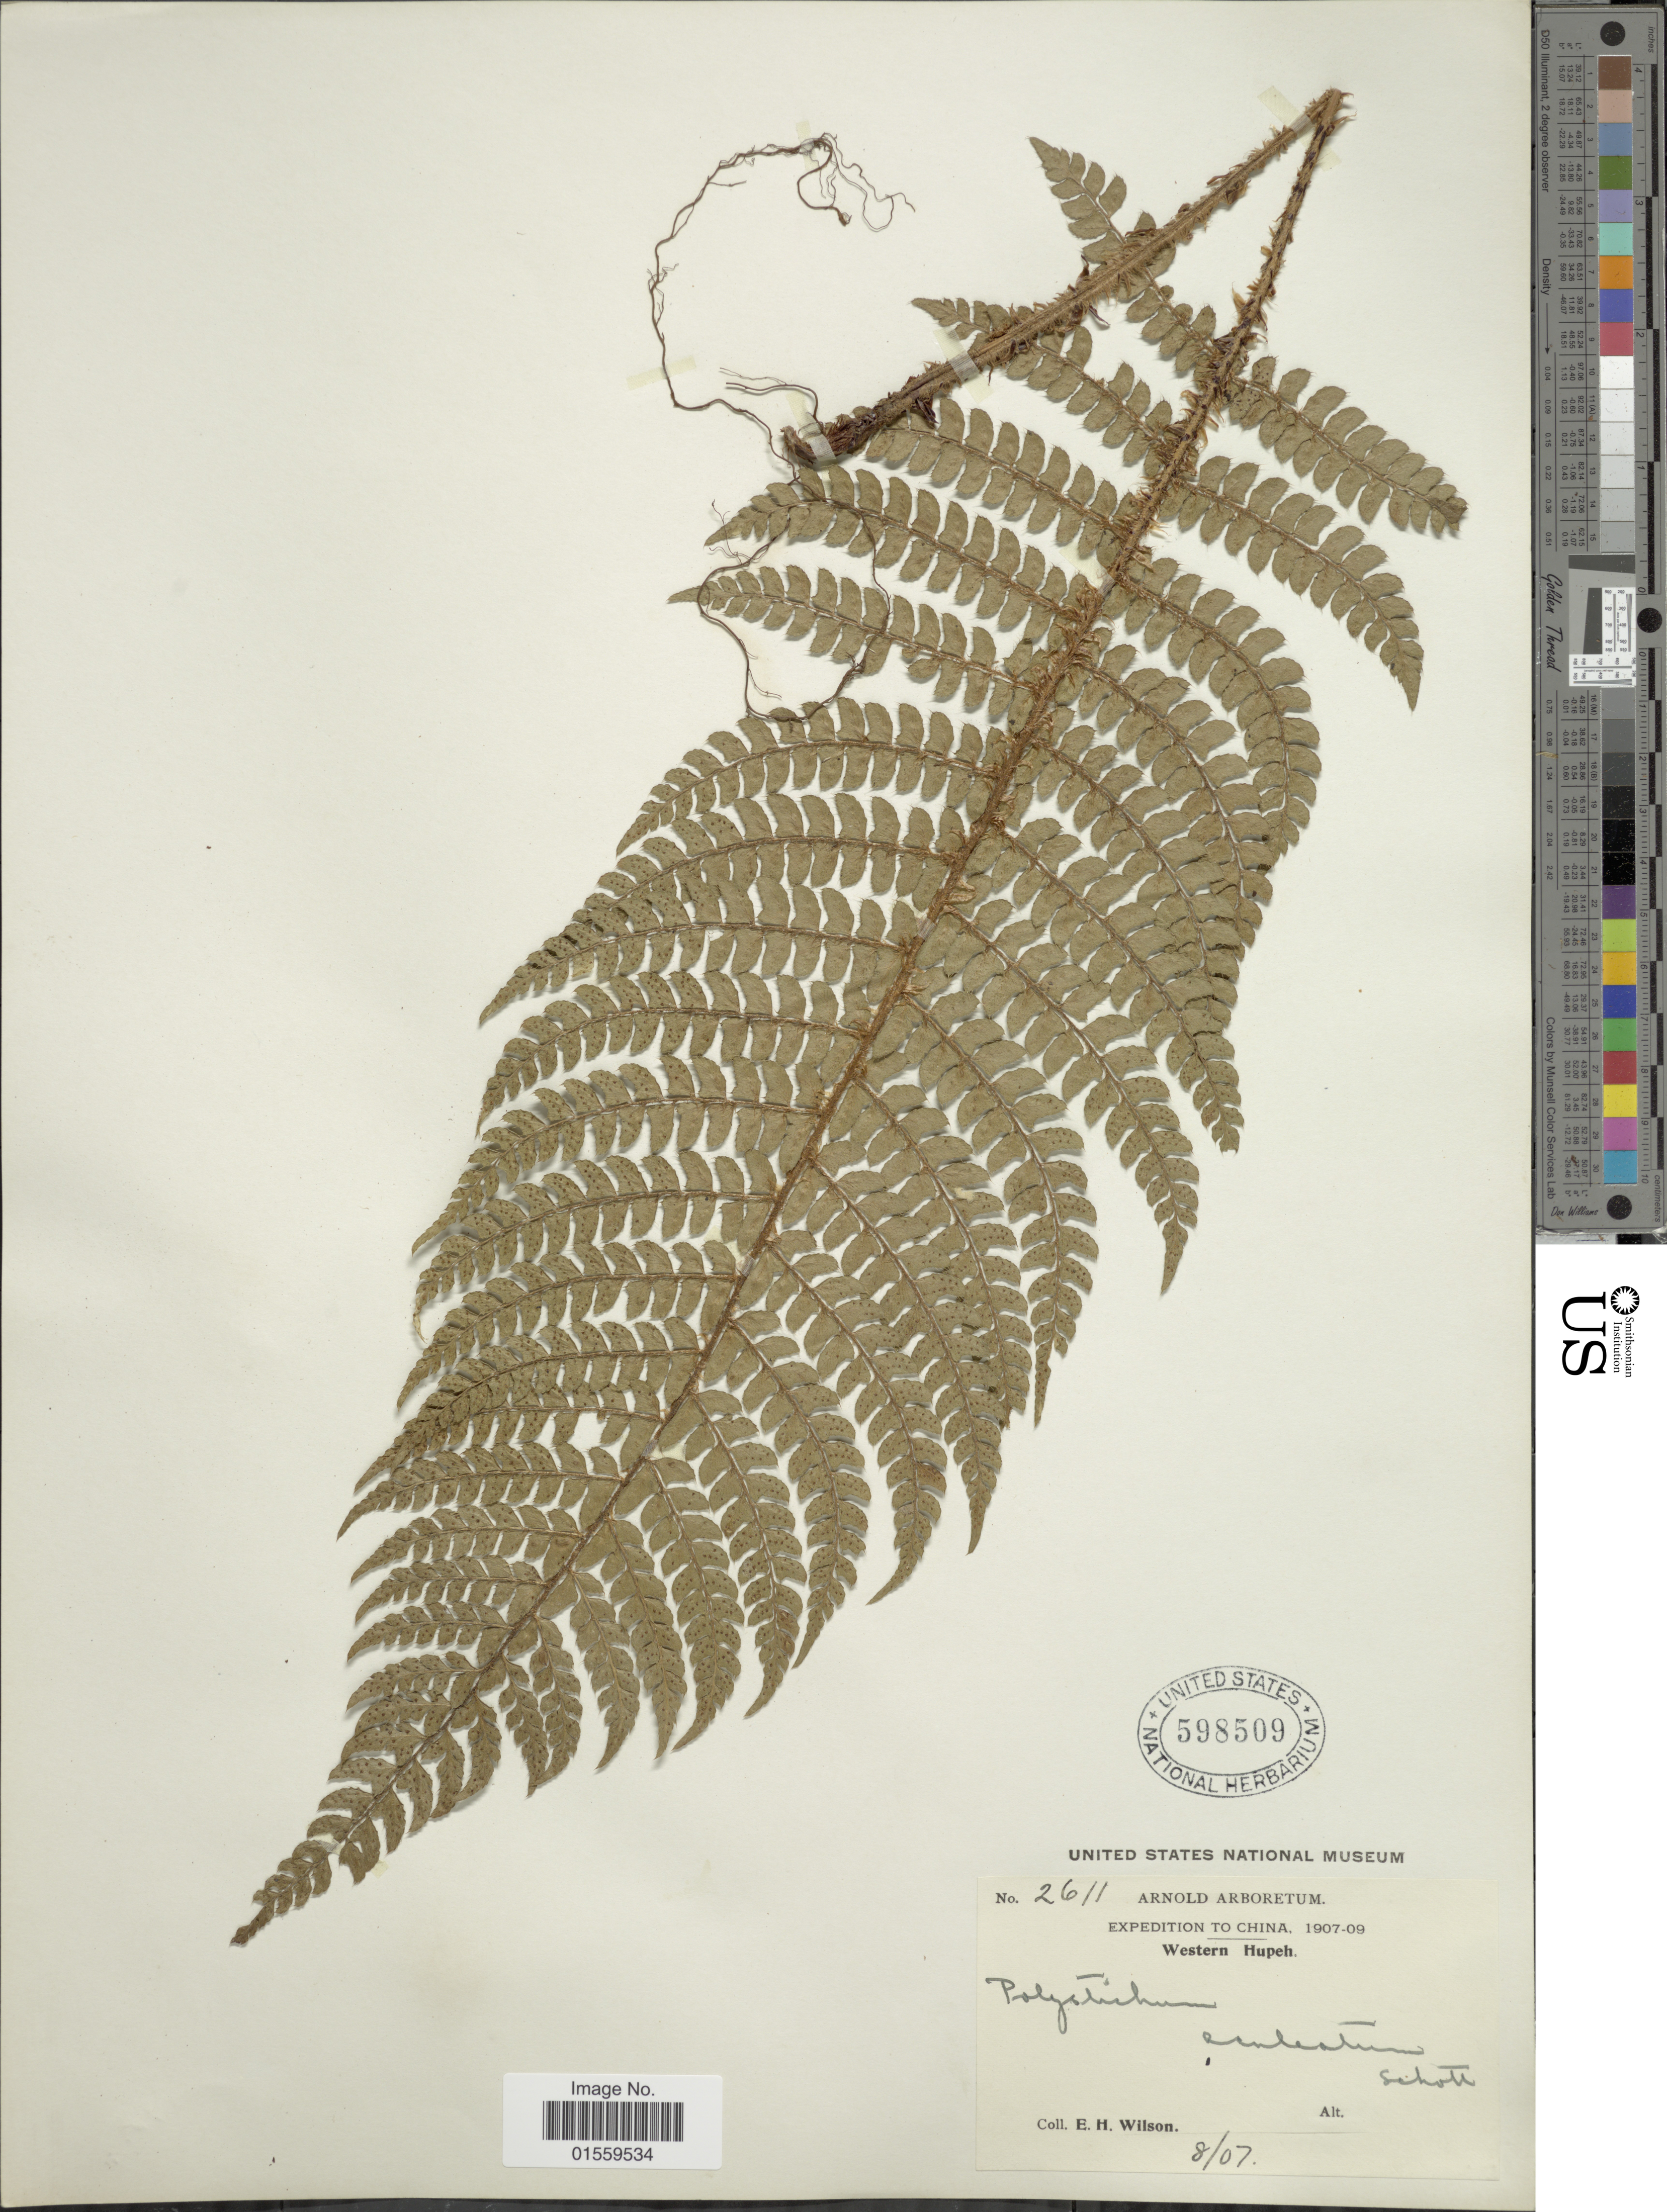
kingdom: Plantae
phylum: Tracheophyta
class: Polypodiopsida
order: Polypodiales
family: Dryopteridaceae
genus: Polystichum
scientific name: Polystichum setiferum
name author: (Forssk.) Moore ex Woynar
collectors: E. Wilson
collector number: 2611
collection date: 1907-08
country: China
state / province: Hubei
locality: Western Hupeh.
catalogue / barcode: US 598509